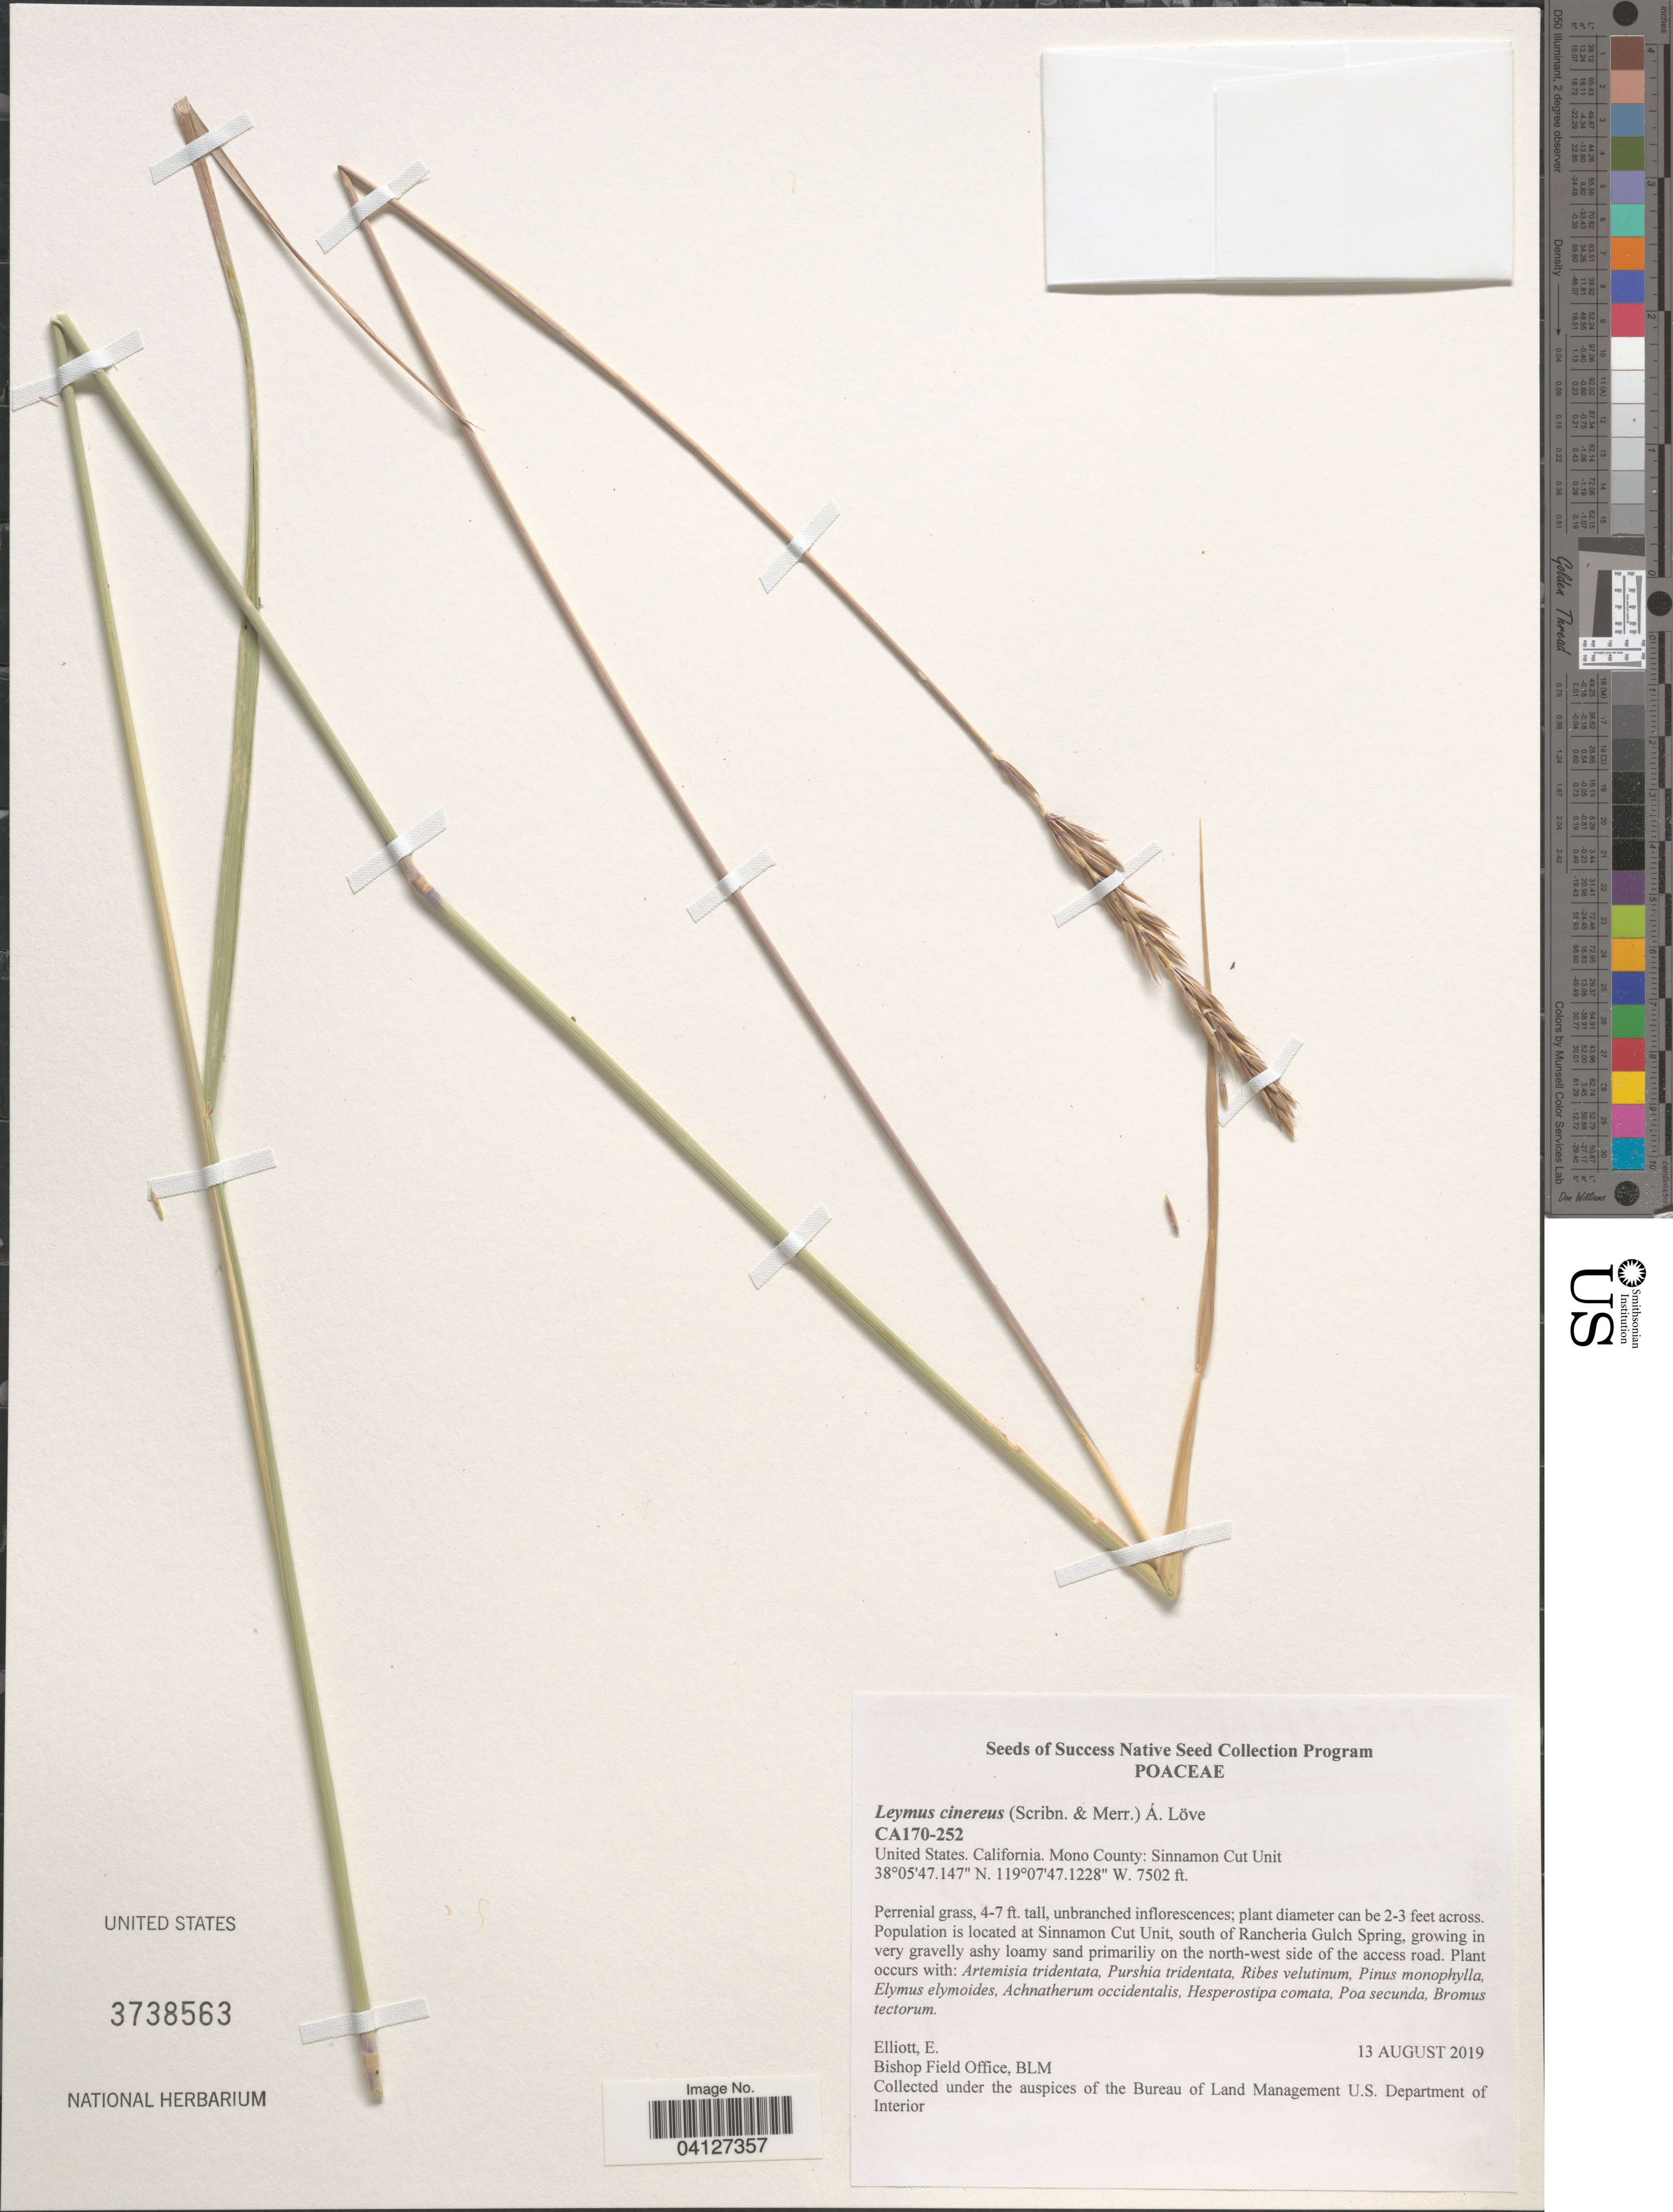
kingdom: Plantae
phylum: Tracheophyta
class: Liliopsida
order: Poales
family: Poaceae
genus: Leymus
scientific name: Leymus cinereus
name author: (Scribn. & Merr.) Á. Löve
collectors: E. Elliot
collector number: CA170-252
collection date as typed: Transcribed d/m/y: 13/8/2019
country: United States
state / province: California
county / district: Mono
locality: Mono County: Sinnamon Cut Unit.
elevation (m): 2287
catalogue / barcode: US 3738563